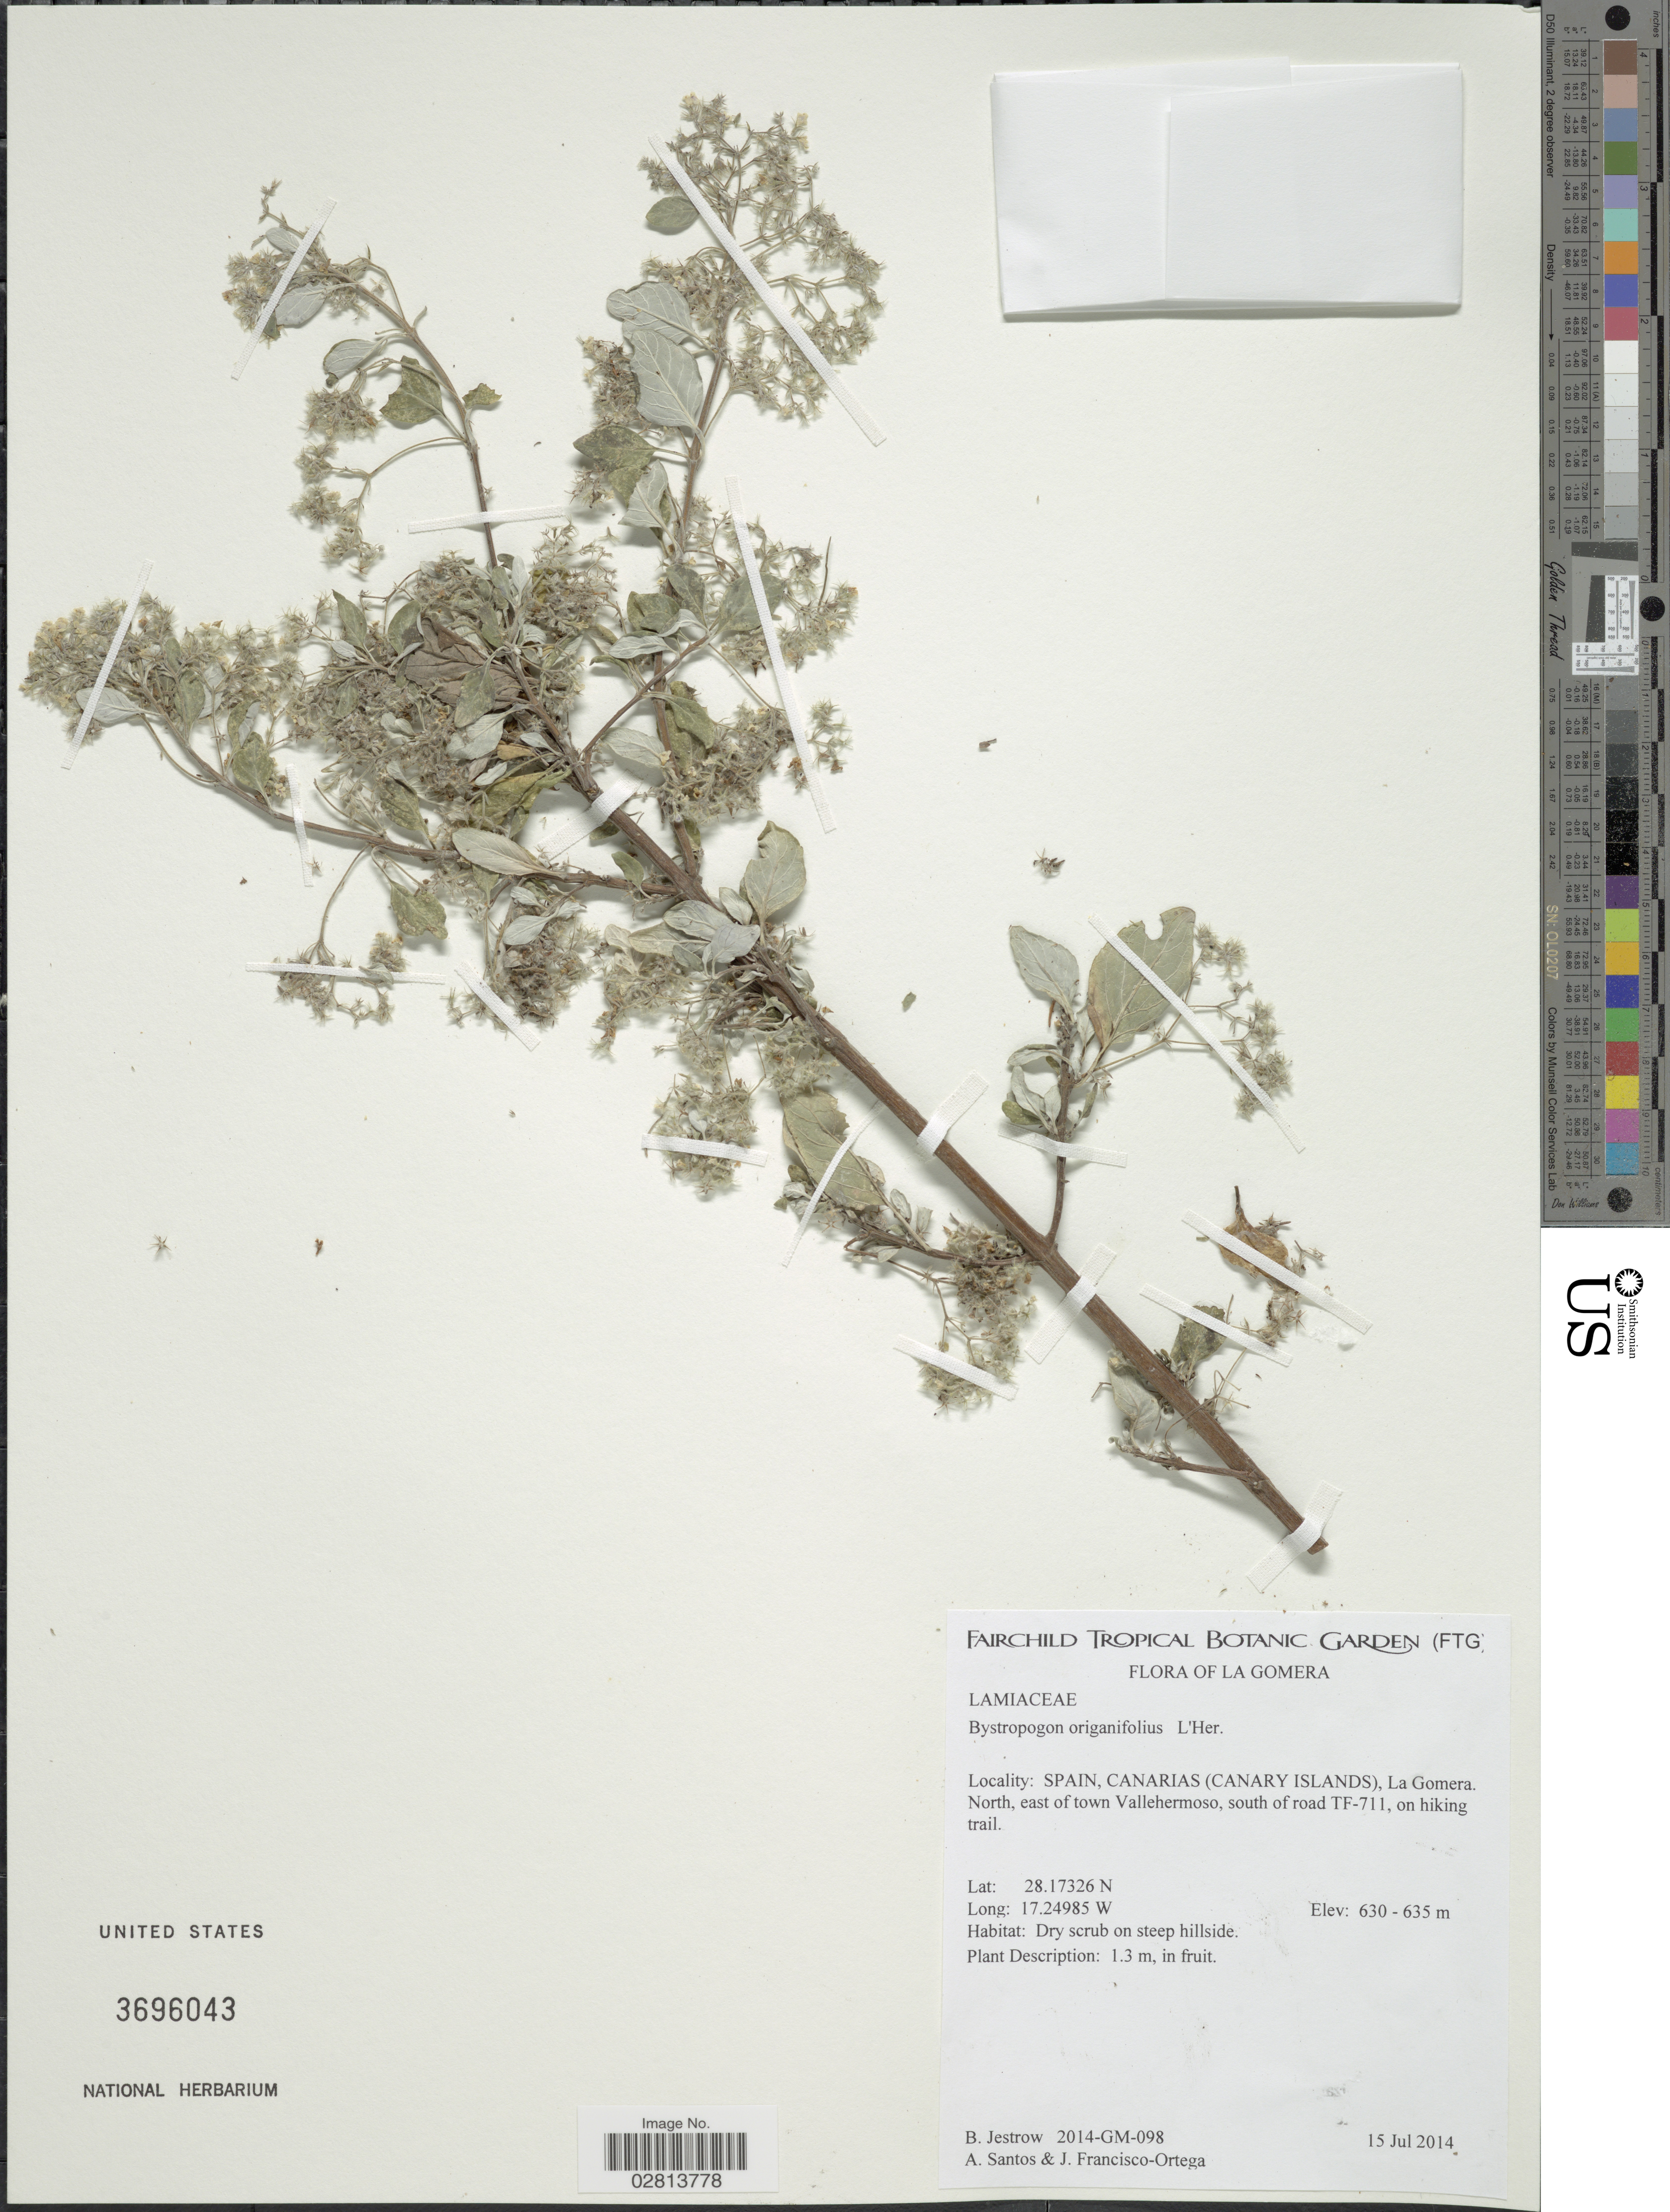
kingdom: Plantae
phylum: Tracheophyta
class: Magnoliopsida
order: Lamiales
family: Lamiaceae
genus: Bystropogon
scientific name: Bystropogon origanifolius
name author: L'Hér.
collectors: B. Jestrow, A. Santos & J. Fransisco-Ortega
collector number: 2014-GM-098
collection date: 2014-07-15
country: Spain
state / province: Canarias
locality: La Gomera, (Canary Islands), La Gomera. North, east of town Vallehermoso, south of road TF-711, on hiking trail.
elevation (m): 630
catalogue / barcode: US 3696043